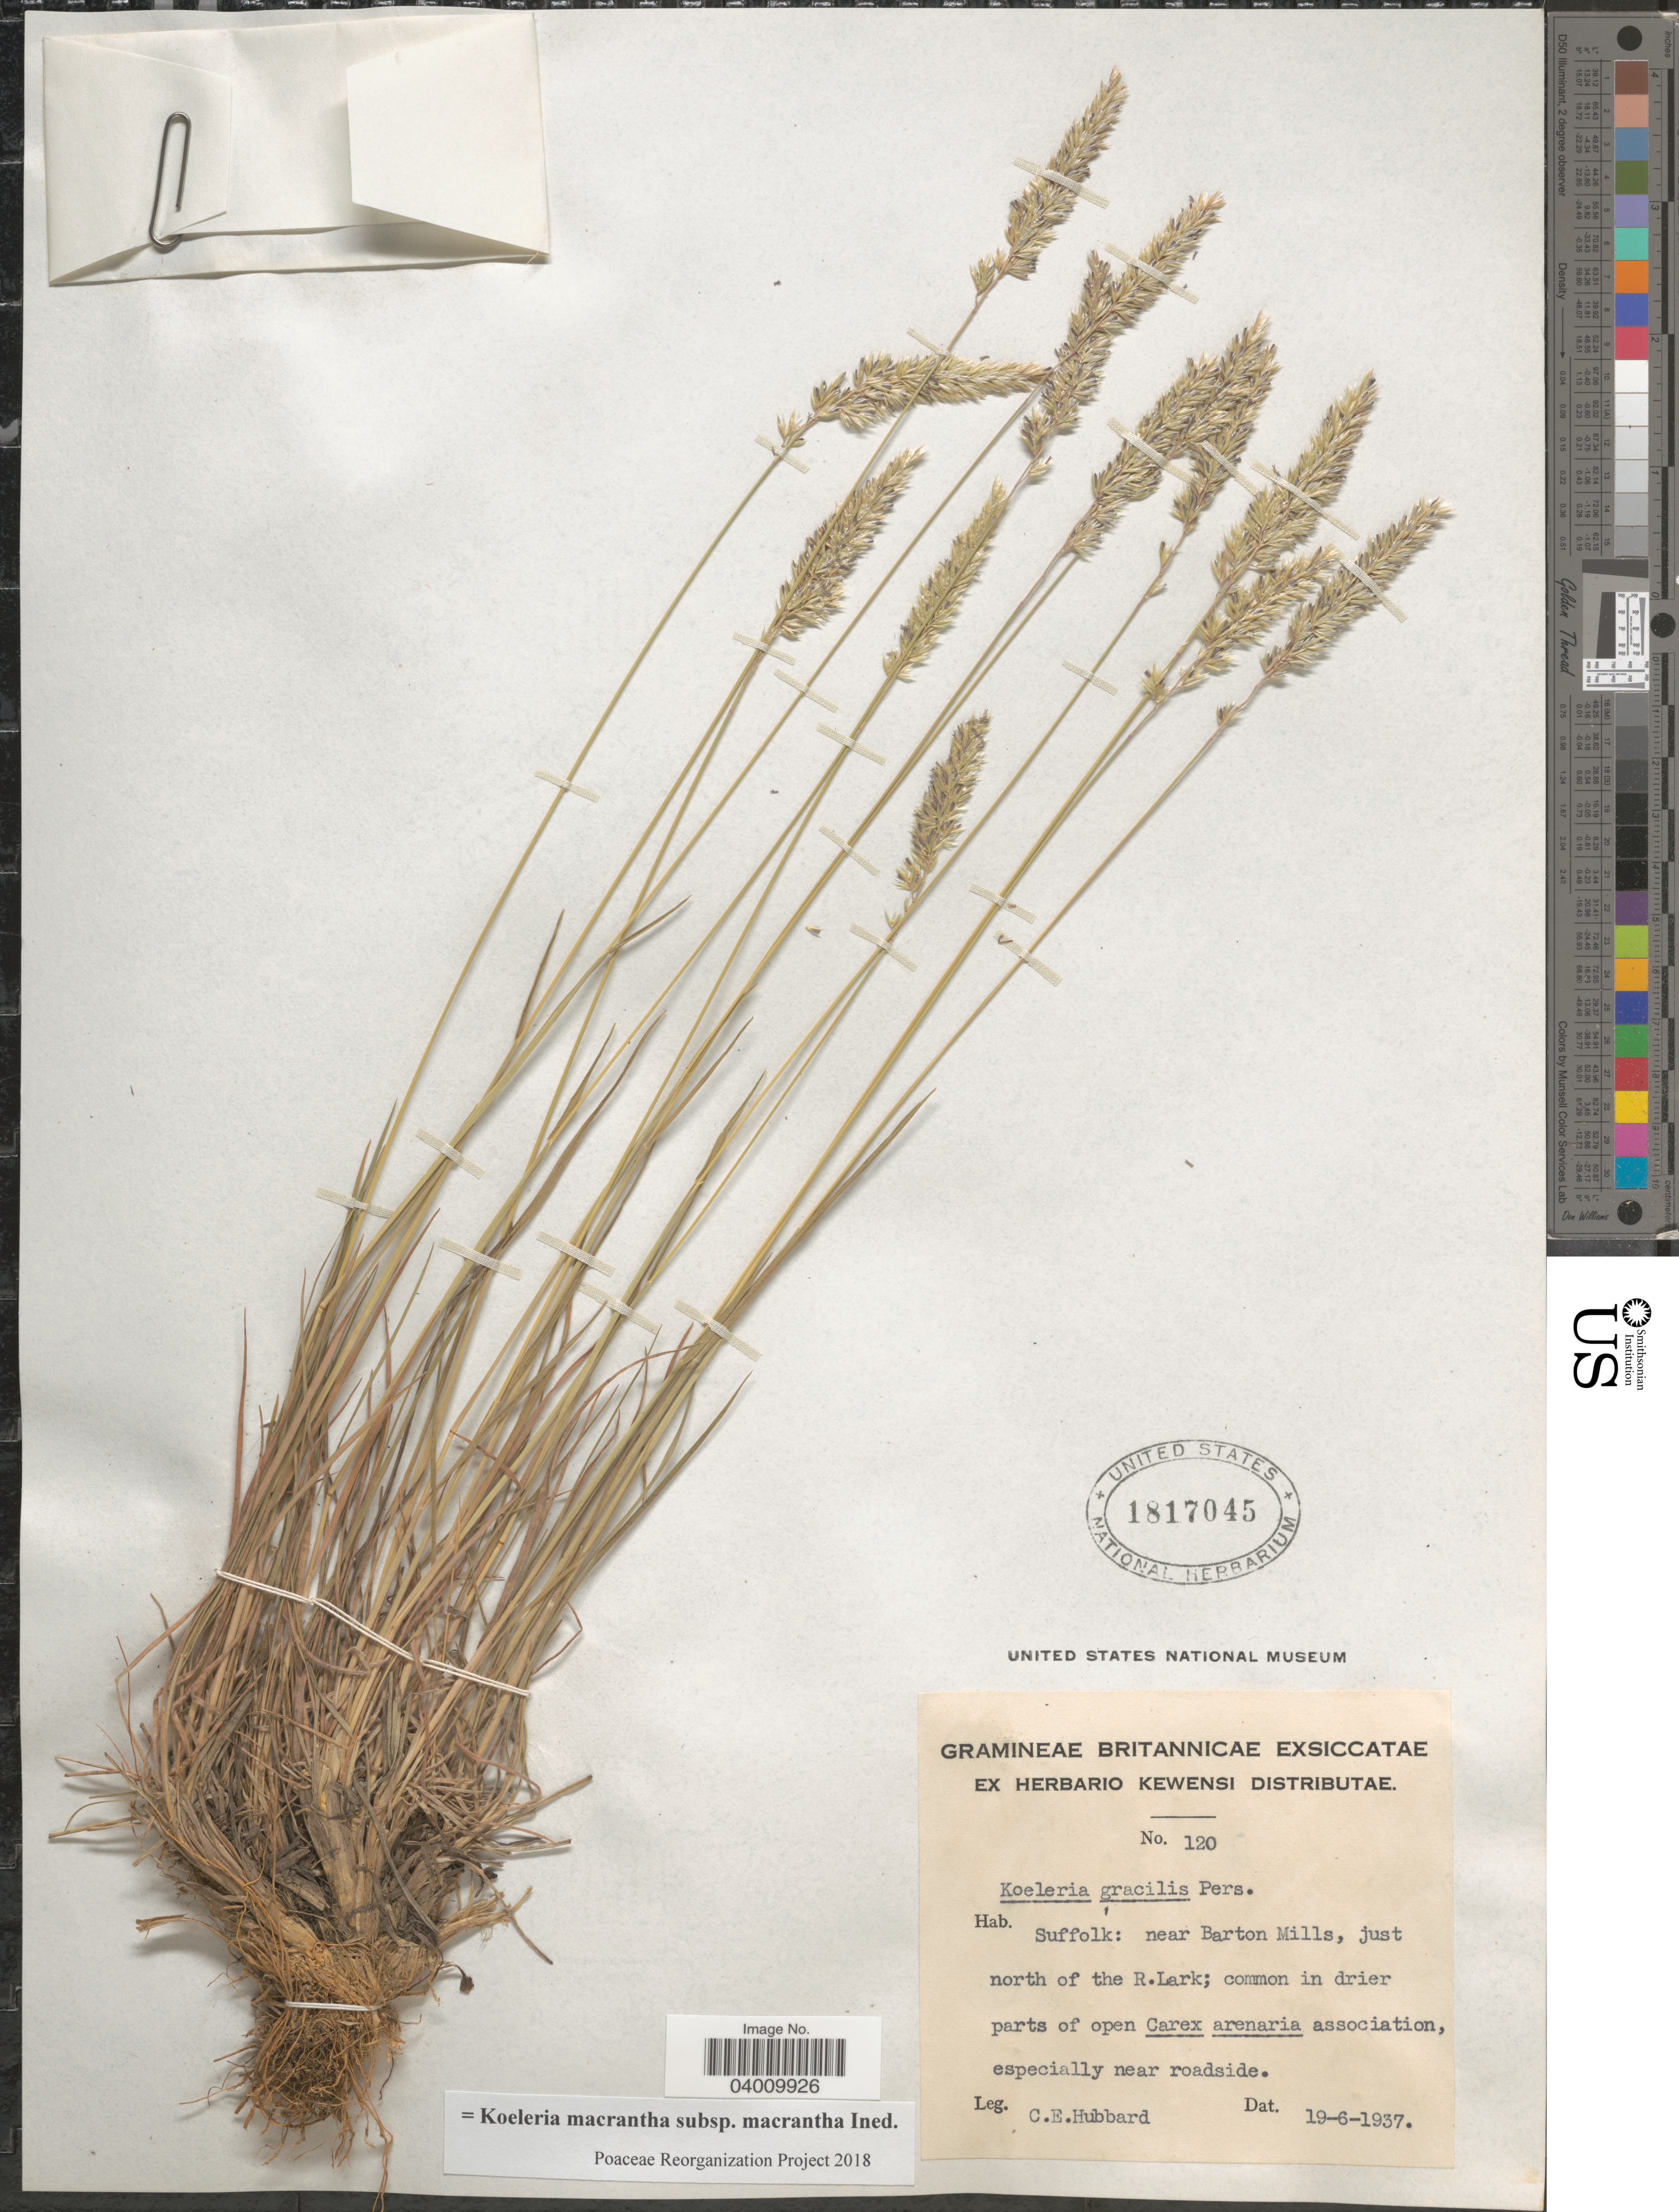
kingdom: Plantae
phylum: Tracheophyta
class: Liliopsida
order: Poales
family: Poaceae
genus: Koeleria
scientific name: Koeleria macrantha subsp. macrantha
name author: (Ledeb.) Schult.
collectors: C. E. Hubbard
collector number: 120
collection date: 1937-06-19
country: United Kingdom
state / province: England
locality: Suffolk: near Barton Mills, just north of the R. Lark.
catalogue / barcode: US 1817045